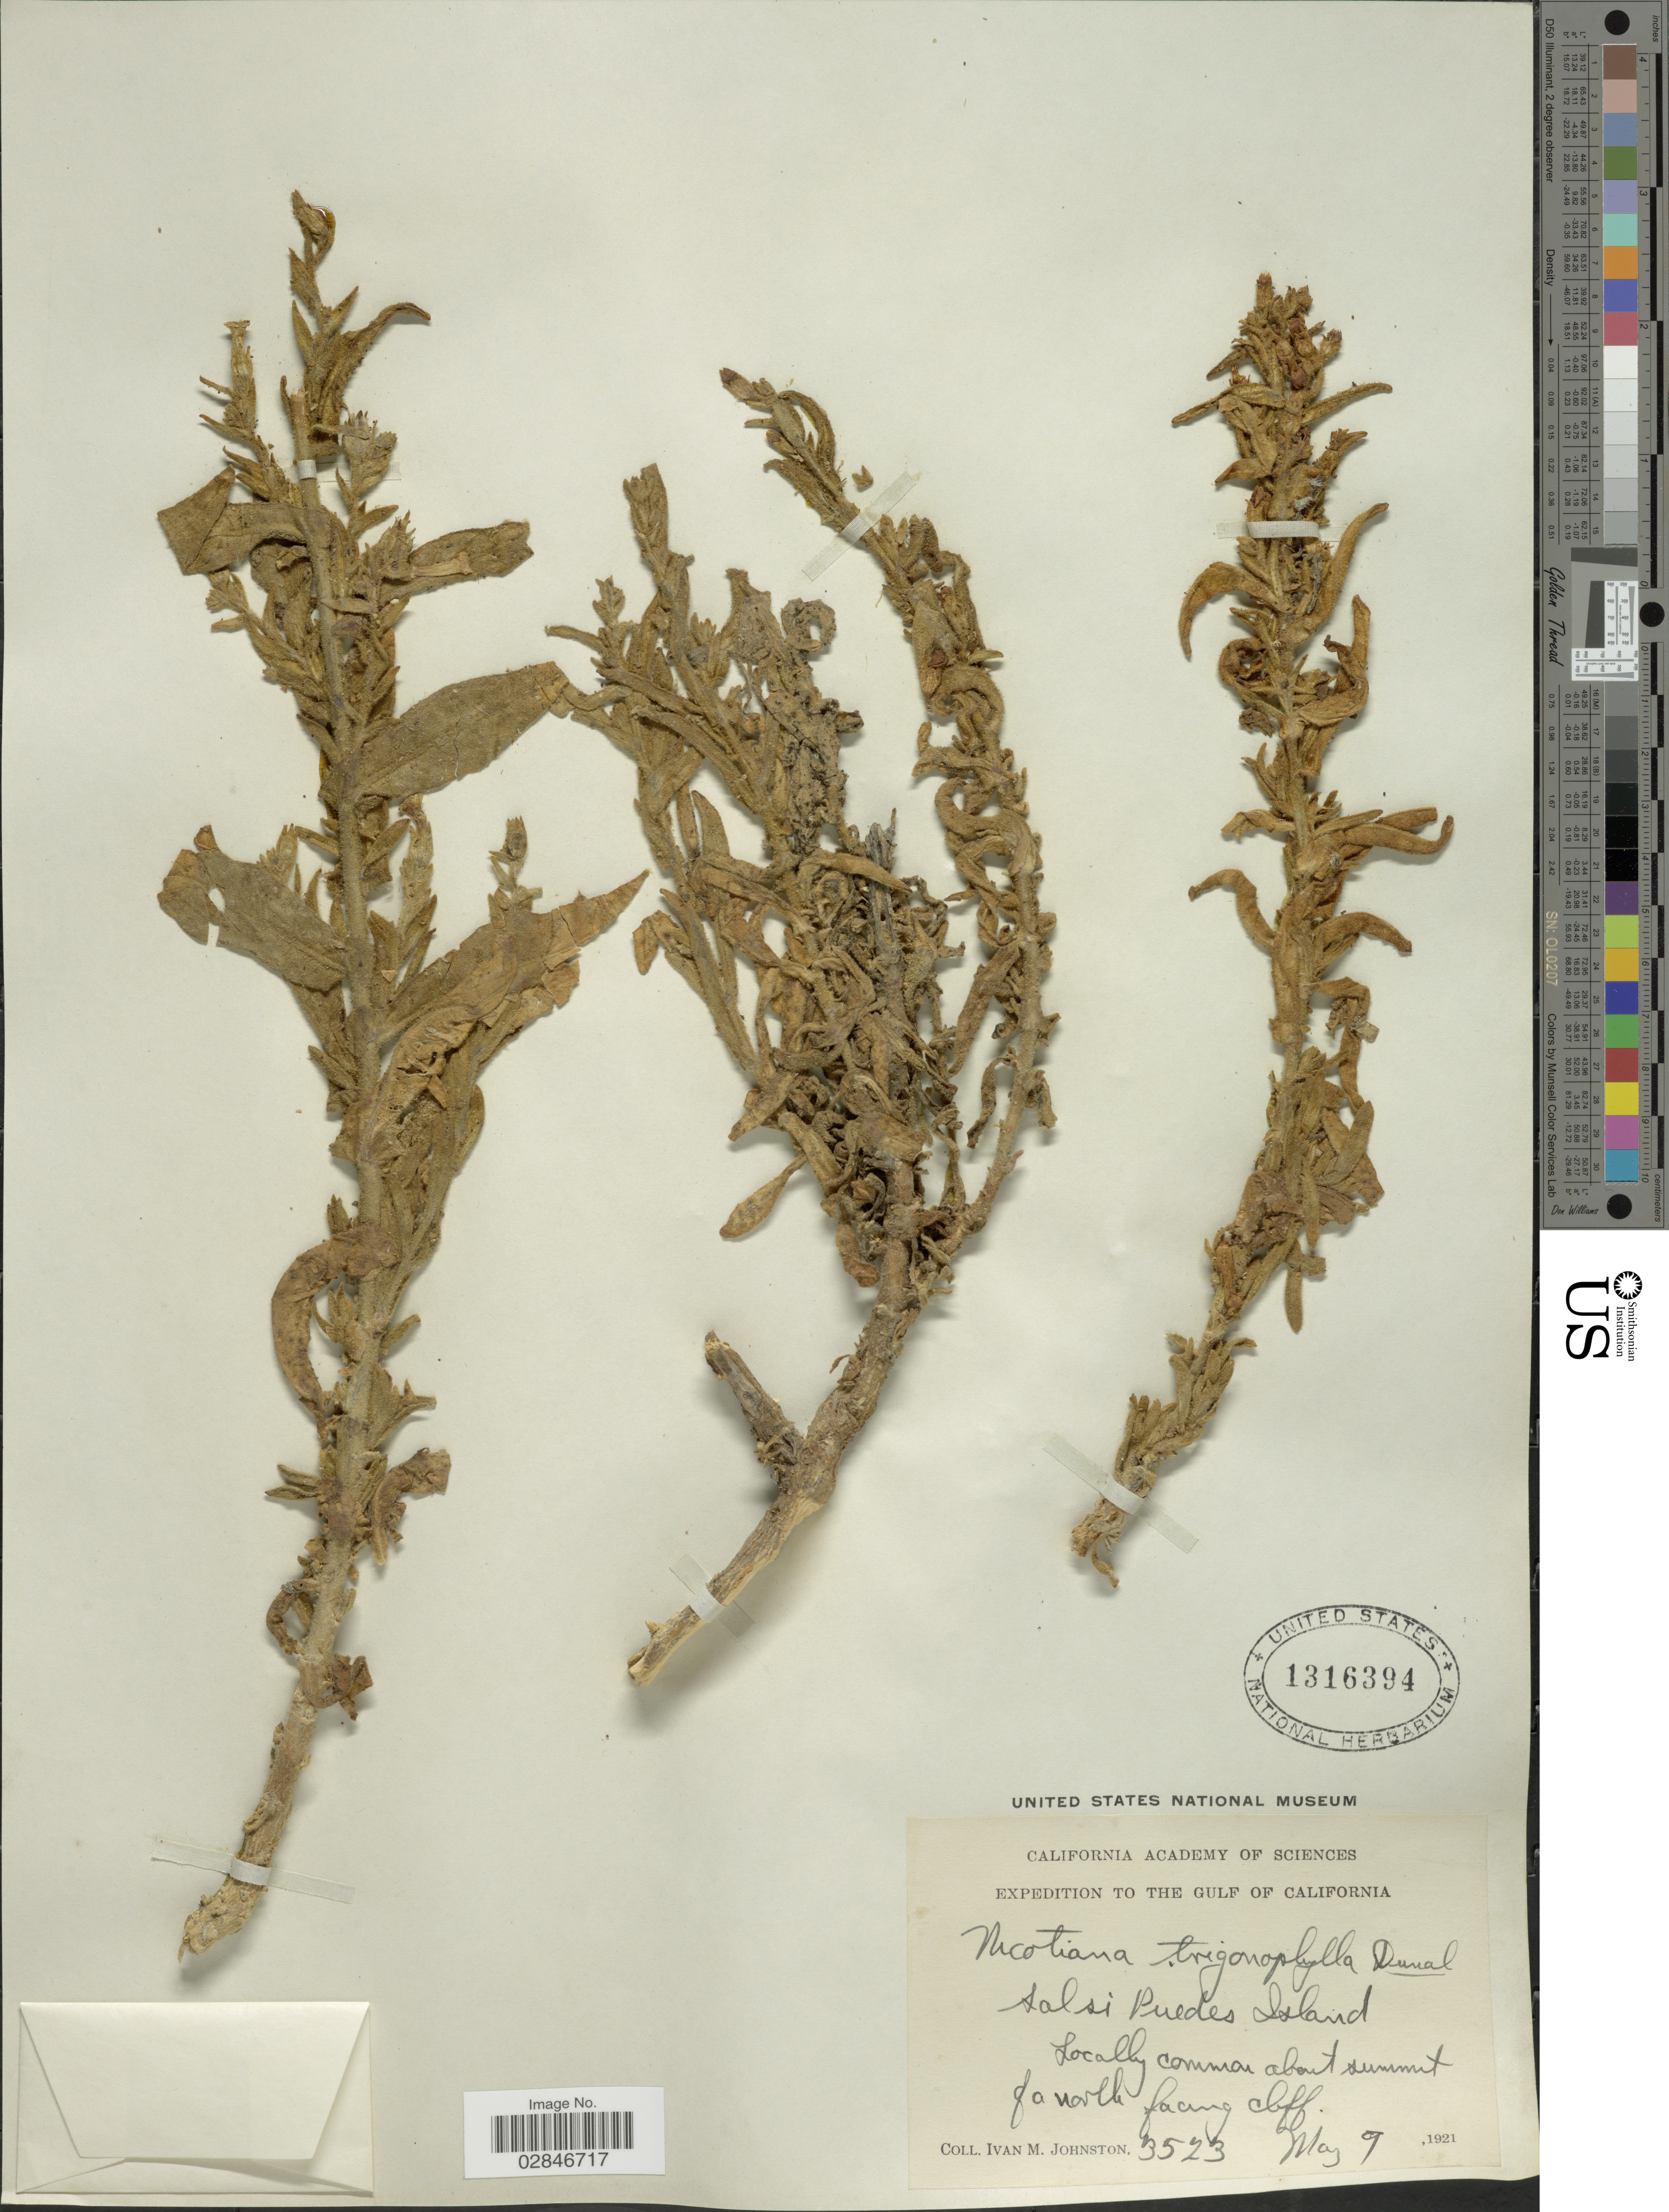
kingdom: Plantae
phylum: Tracheophyta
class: Magnoliopsida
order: Solanales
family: Solanaceae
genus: Nicotiana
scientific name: Nicotiana trigonophylla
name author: Dunal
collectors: I.M. Johnston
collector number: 3523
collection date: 1921-05-09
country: Mexico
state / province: Baja California Norte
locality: The Gulf of California, Salsi Puedes Island.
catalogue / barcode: US 1316394